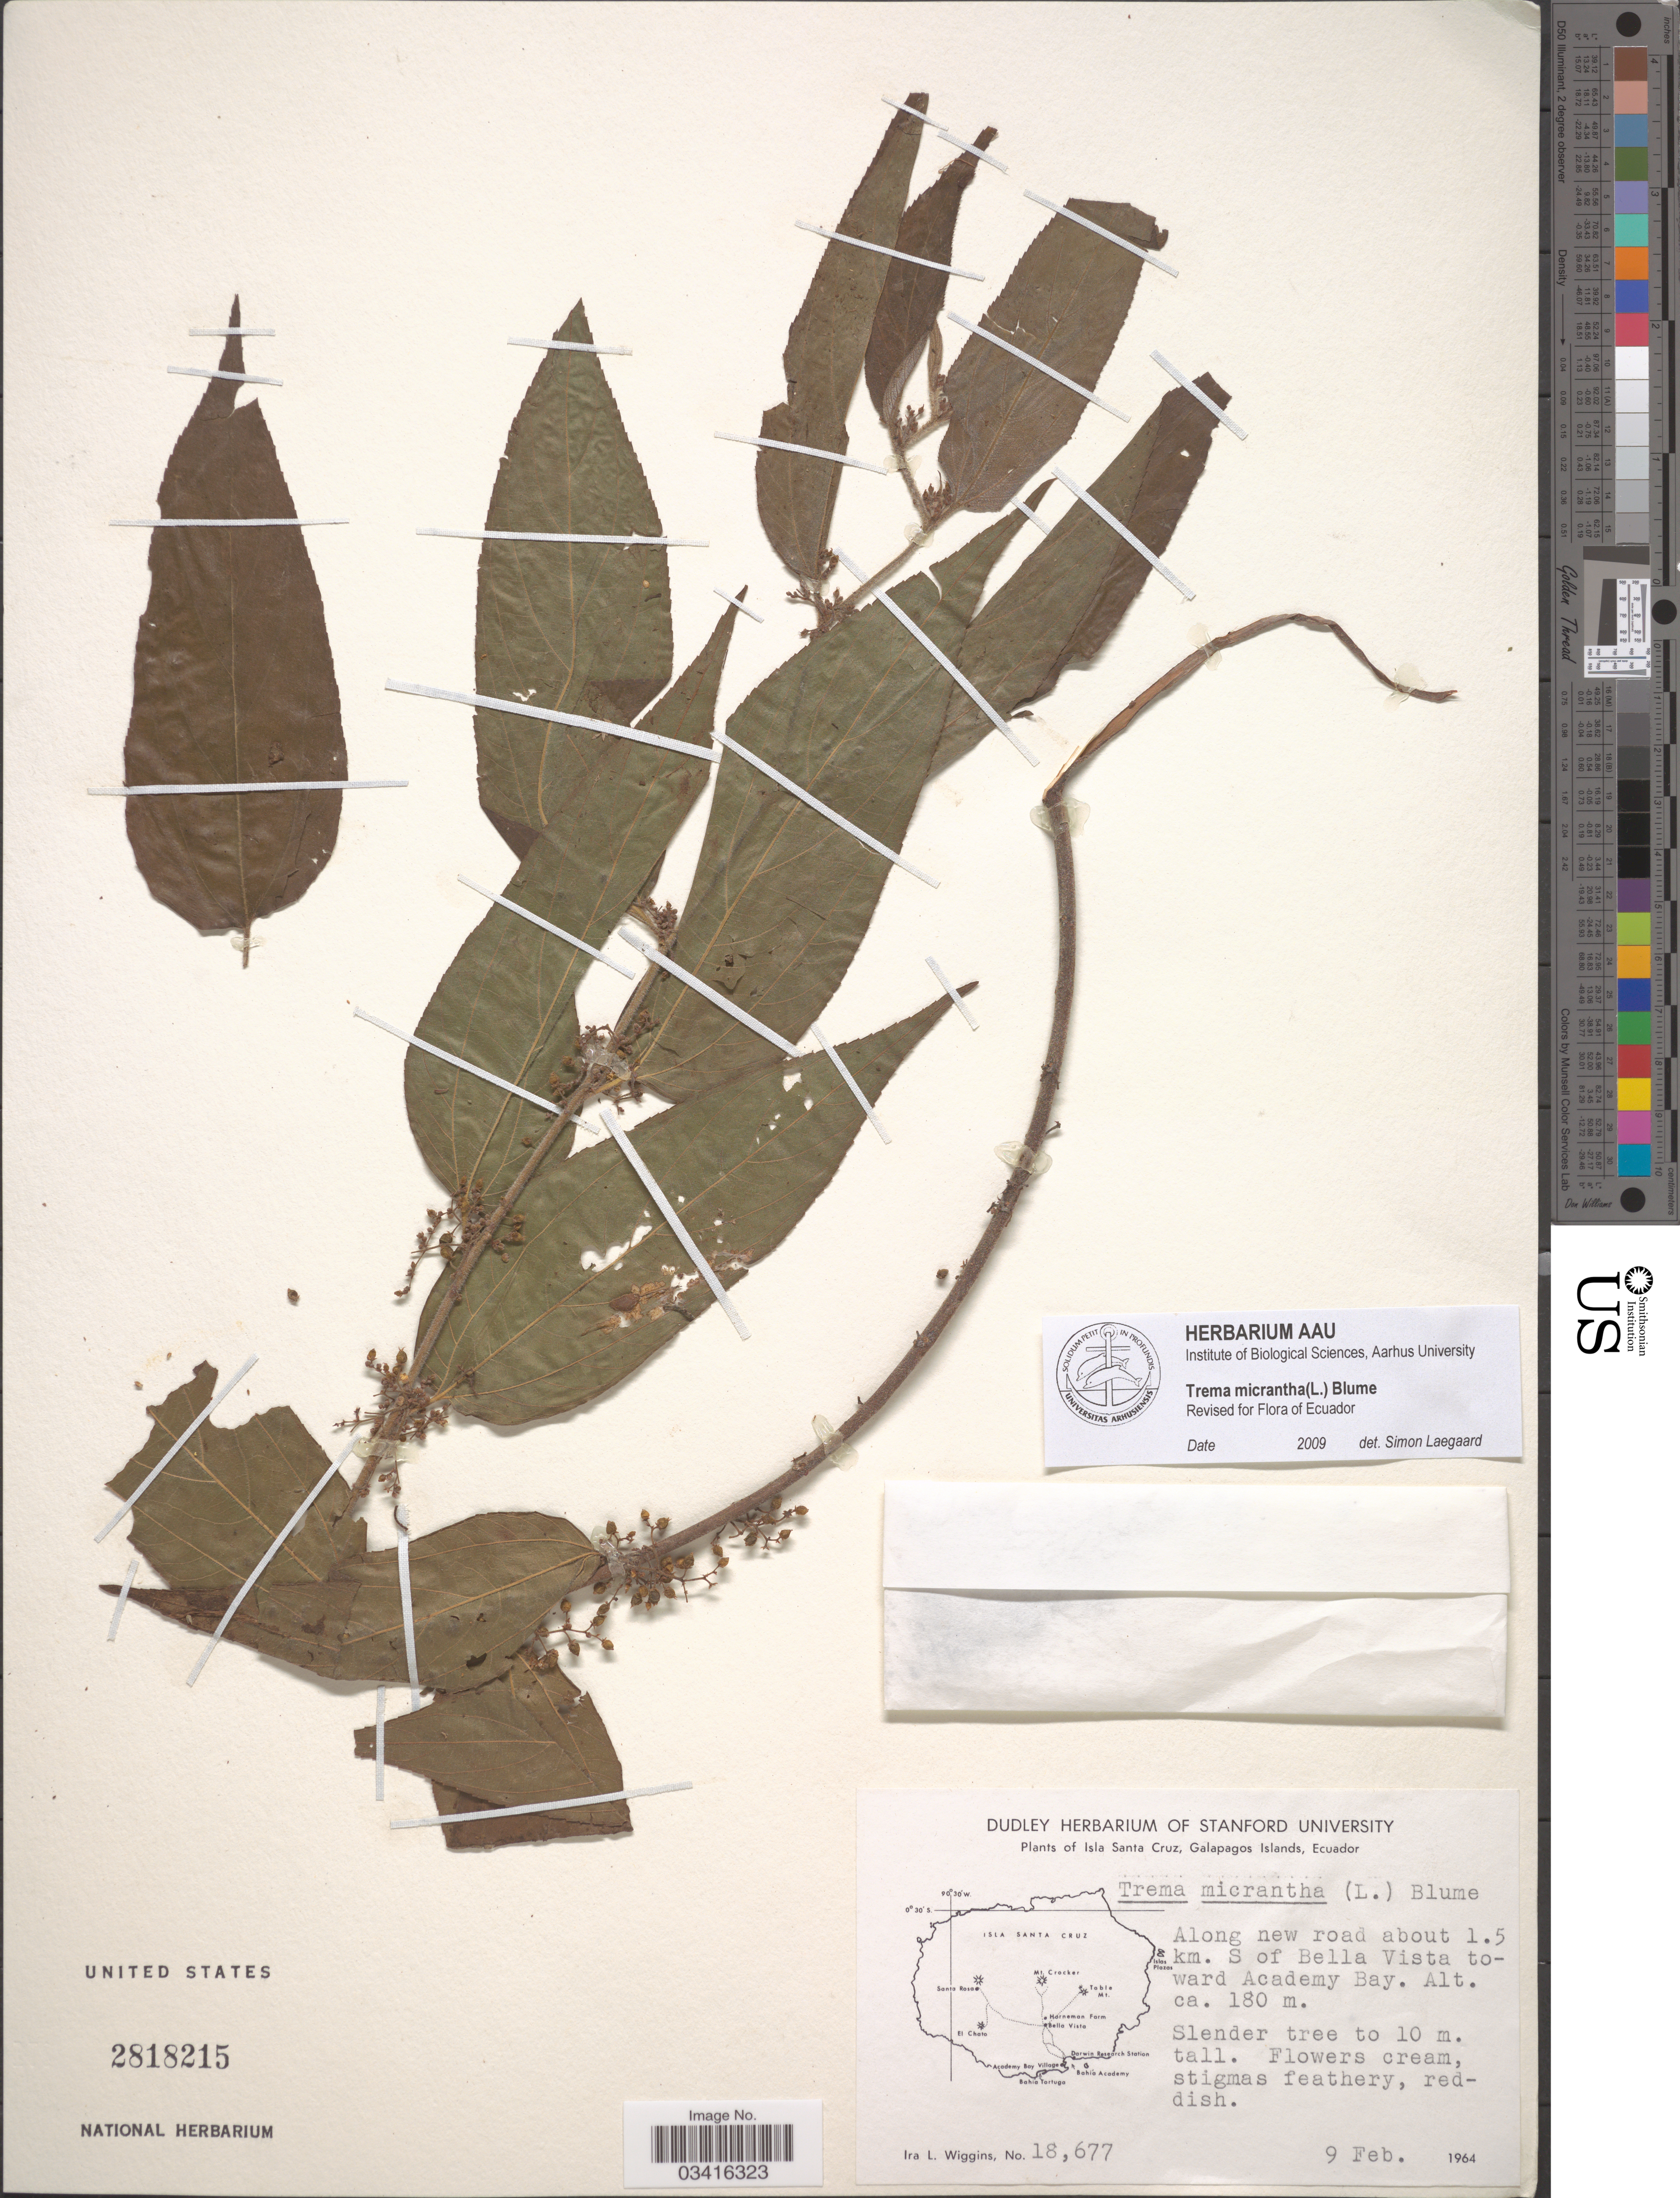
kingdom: Plantae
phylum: Tracheophyta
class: Magnoliopsida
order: Rosales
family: Cannabaceae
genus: Trema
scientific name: Trema micranthum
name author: (L.) Blume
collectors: I. L. Wiggins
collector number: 18677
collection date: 1964-02-09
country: Ecuador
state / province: Colón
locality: Isla Santa Cruz, Galapagos Islands. Along new road about 1.5 km. S of Bella Vista toward Academy Bay.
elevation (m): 180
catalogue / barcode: US 2818215